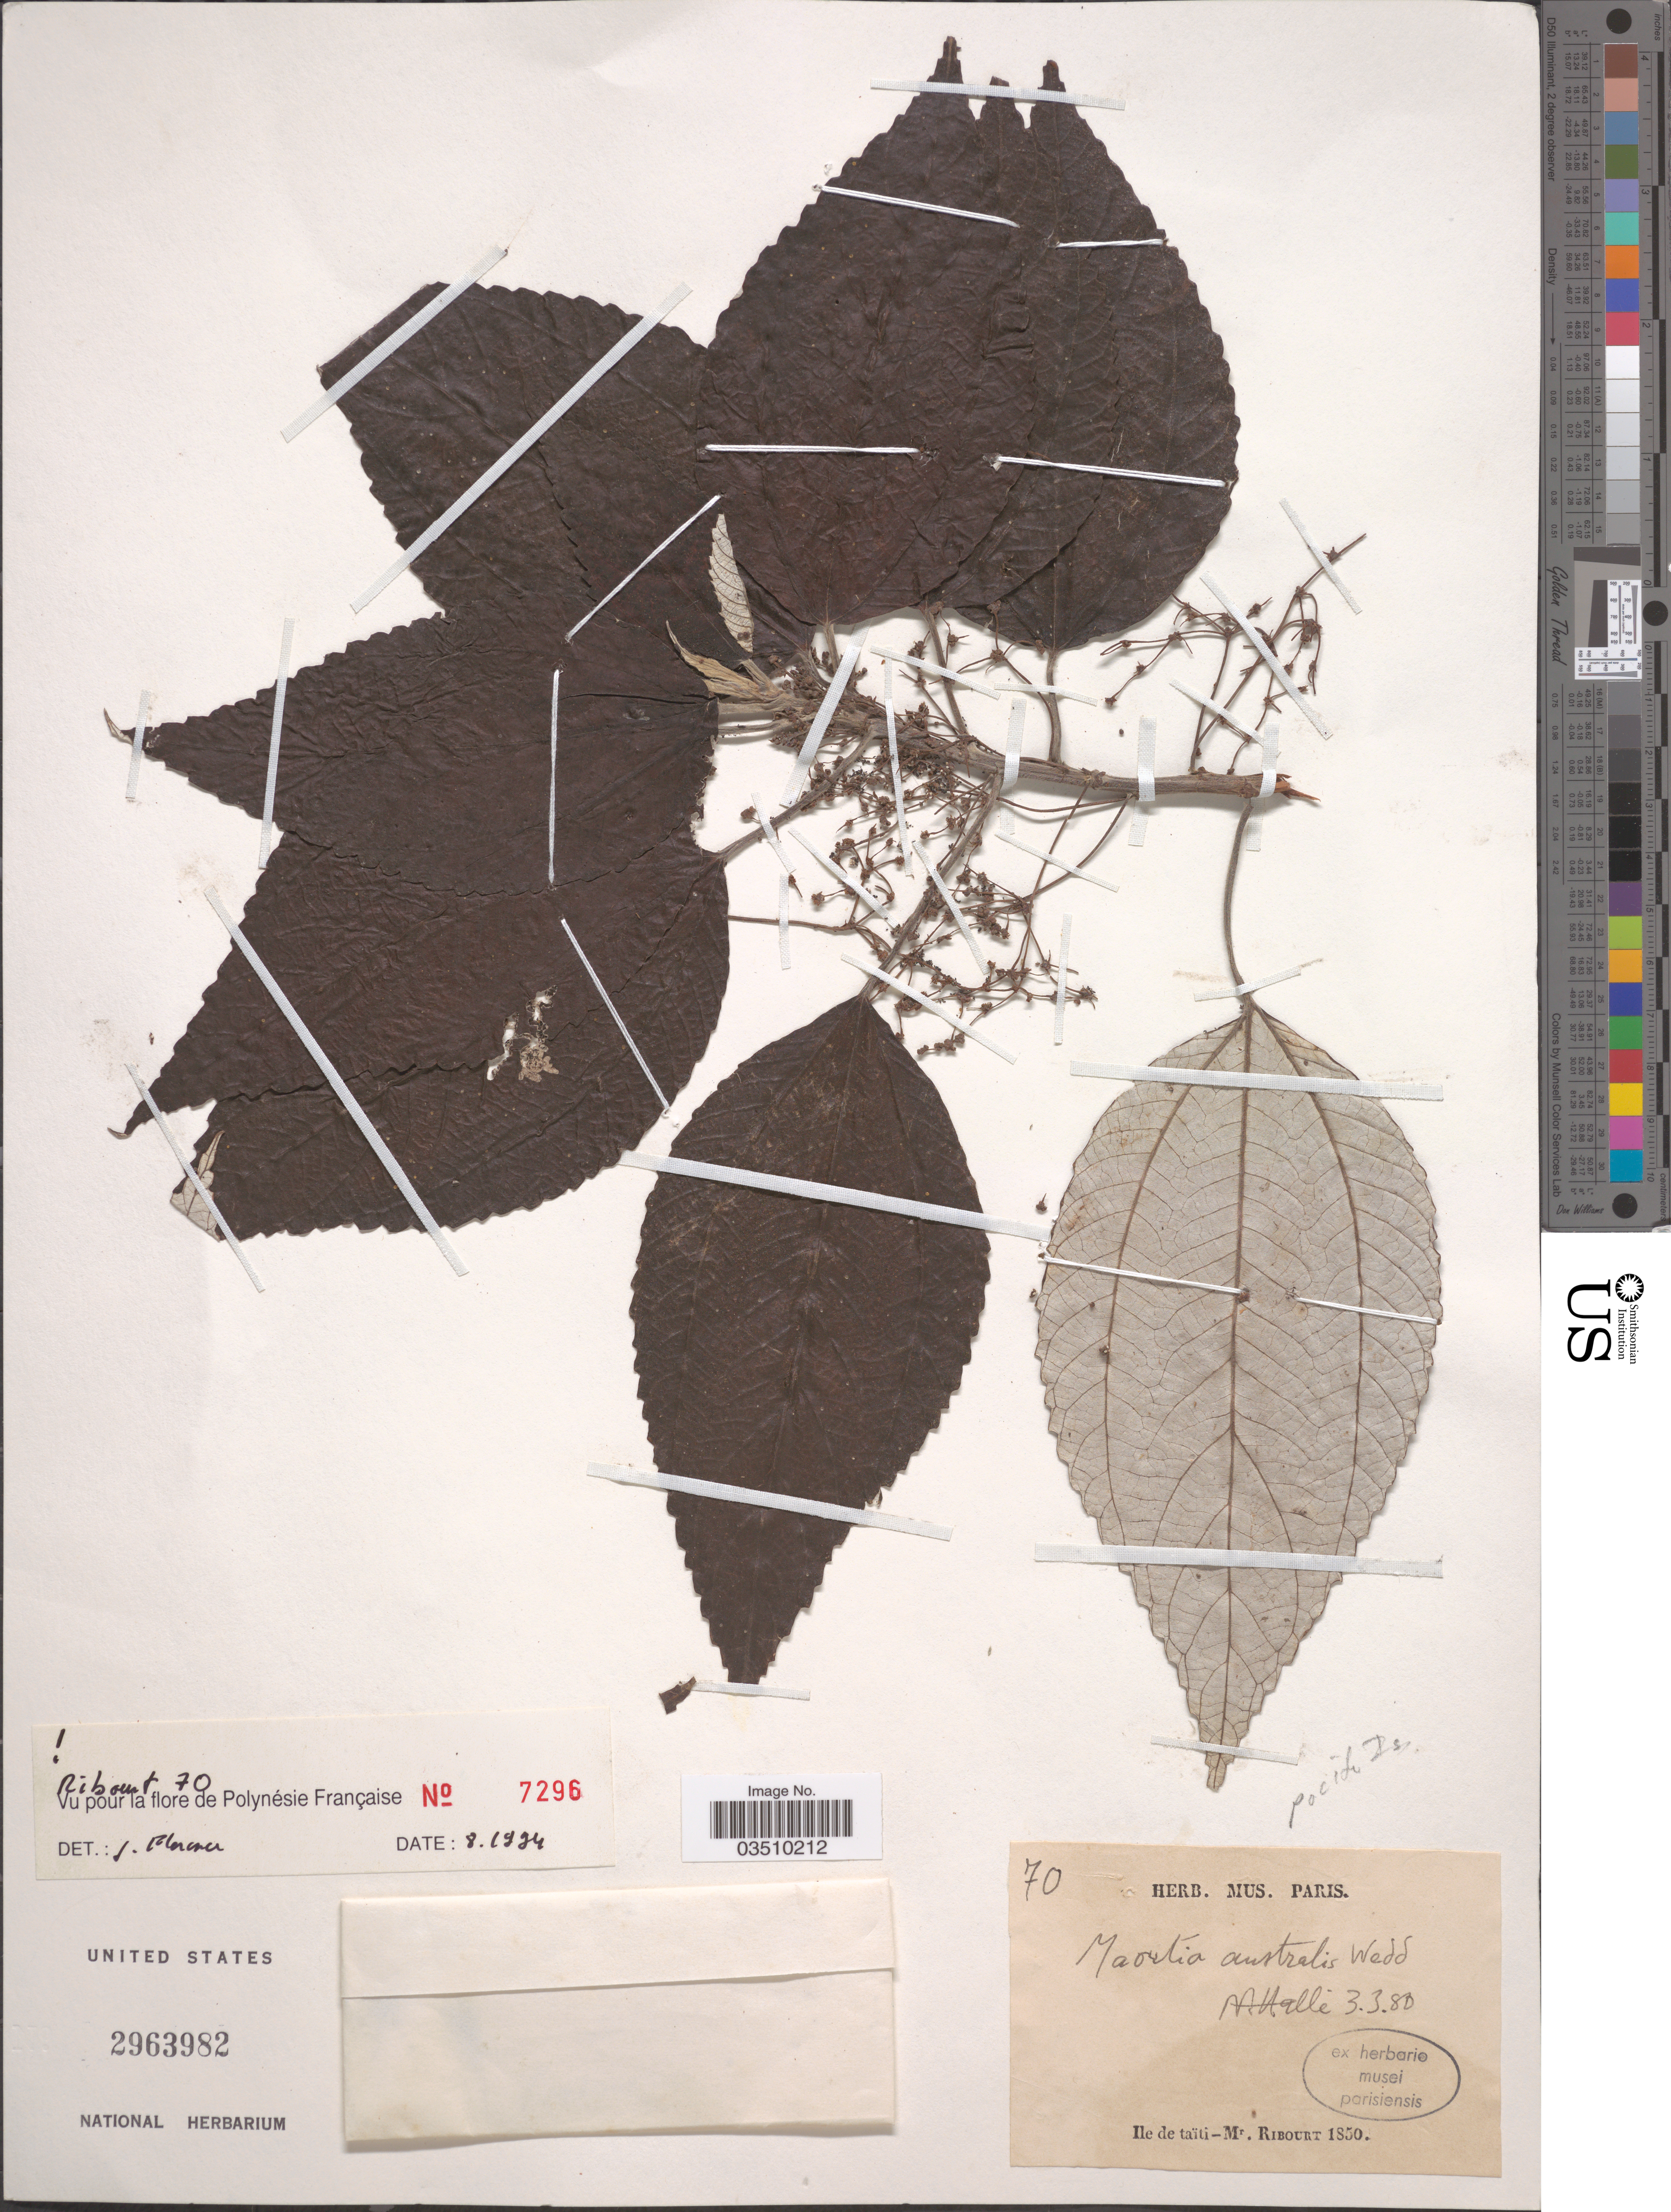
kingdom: Plantae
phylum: Tracheophyta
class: Magnoliopsida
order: Rosales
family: Urticaceae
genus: Maoutia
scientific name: Maoutia australis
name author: Wedd.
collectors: -. Ribourt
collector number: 70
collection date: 1850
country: French Polynesia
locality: Pocite Is. [interpreted] Ile de taïti.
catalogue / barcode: US 2963982